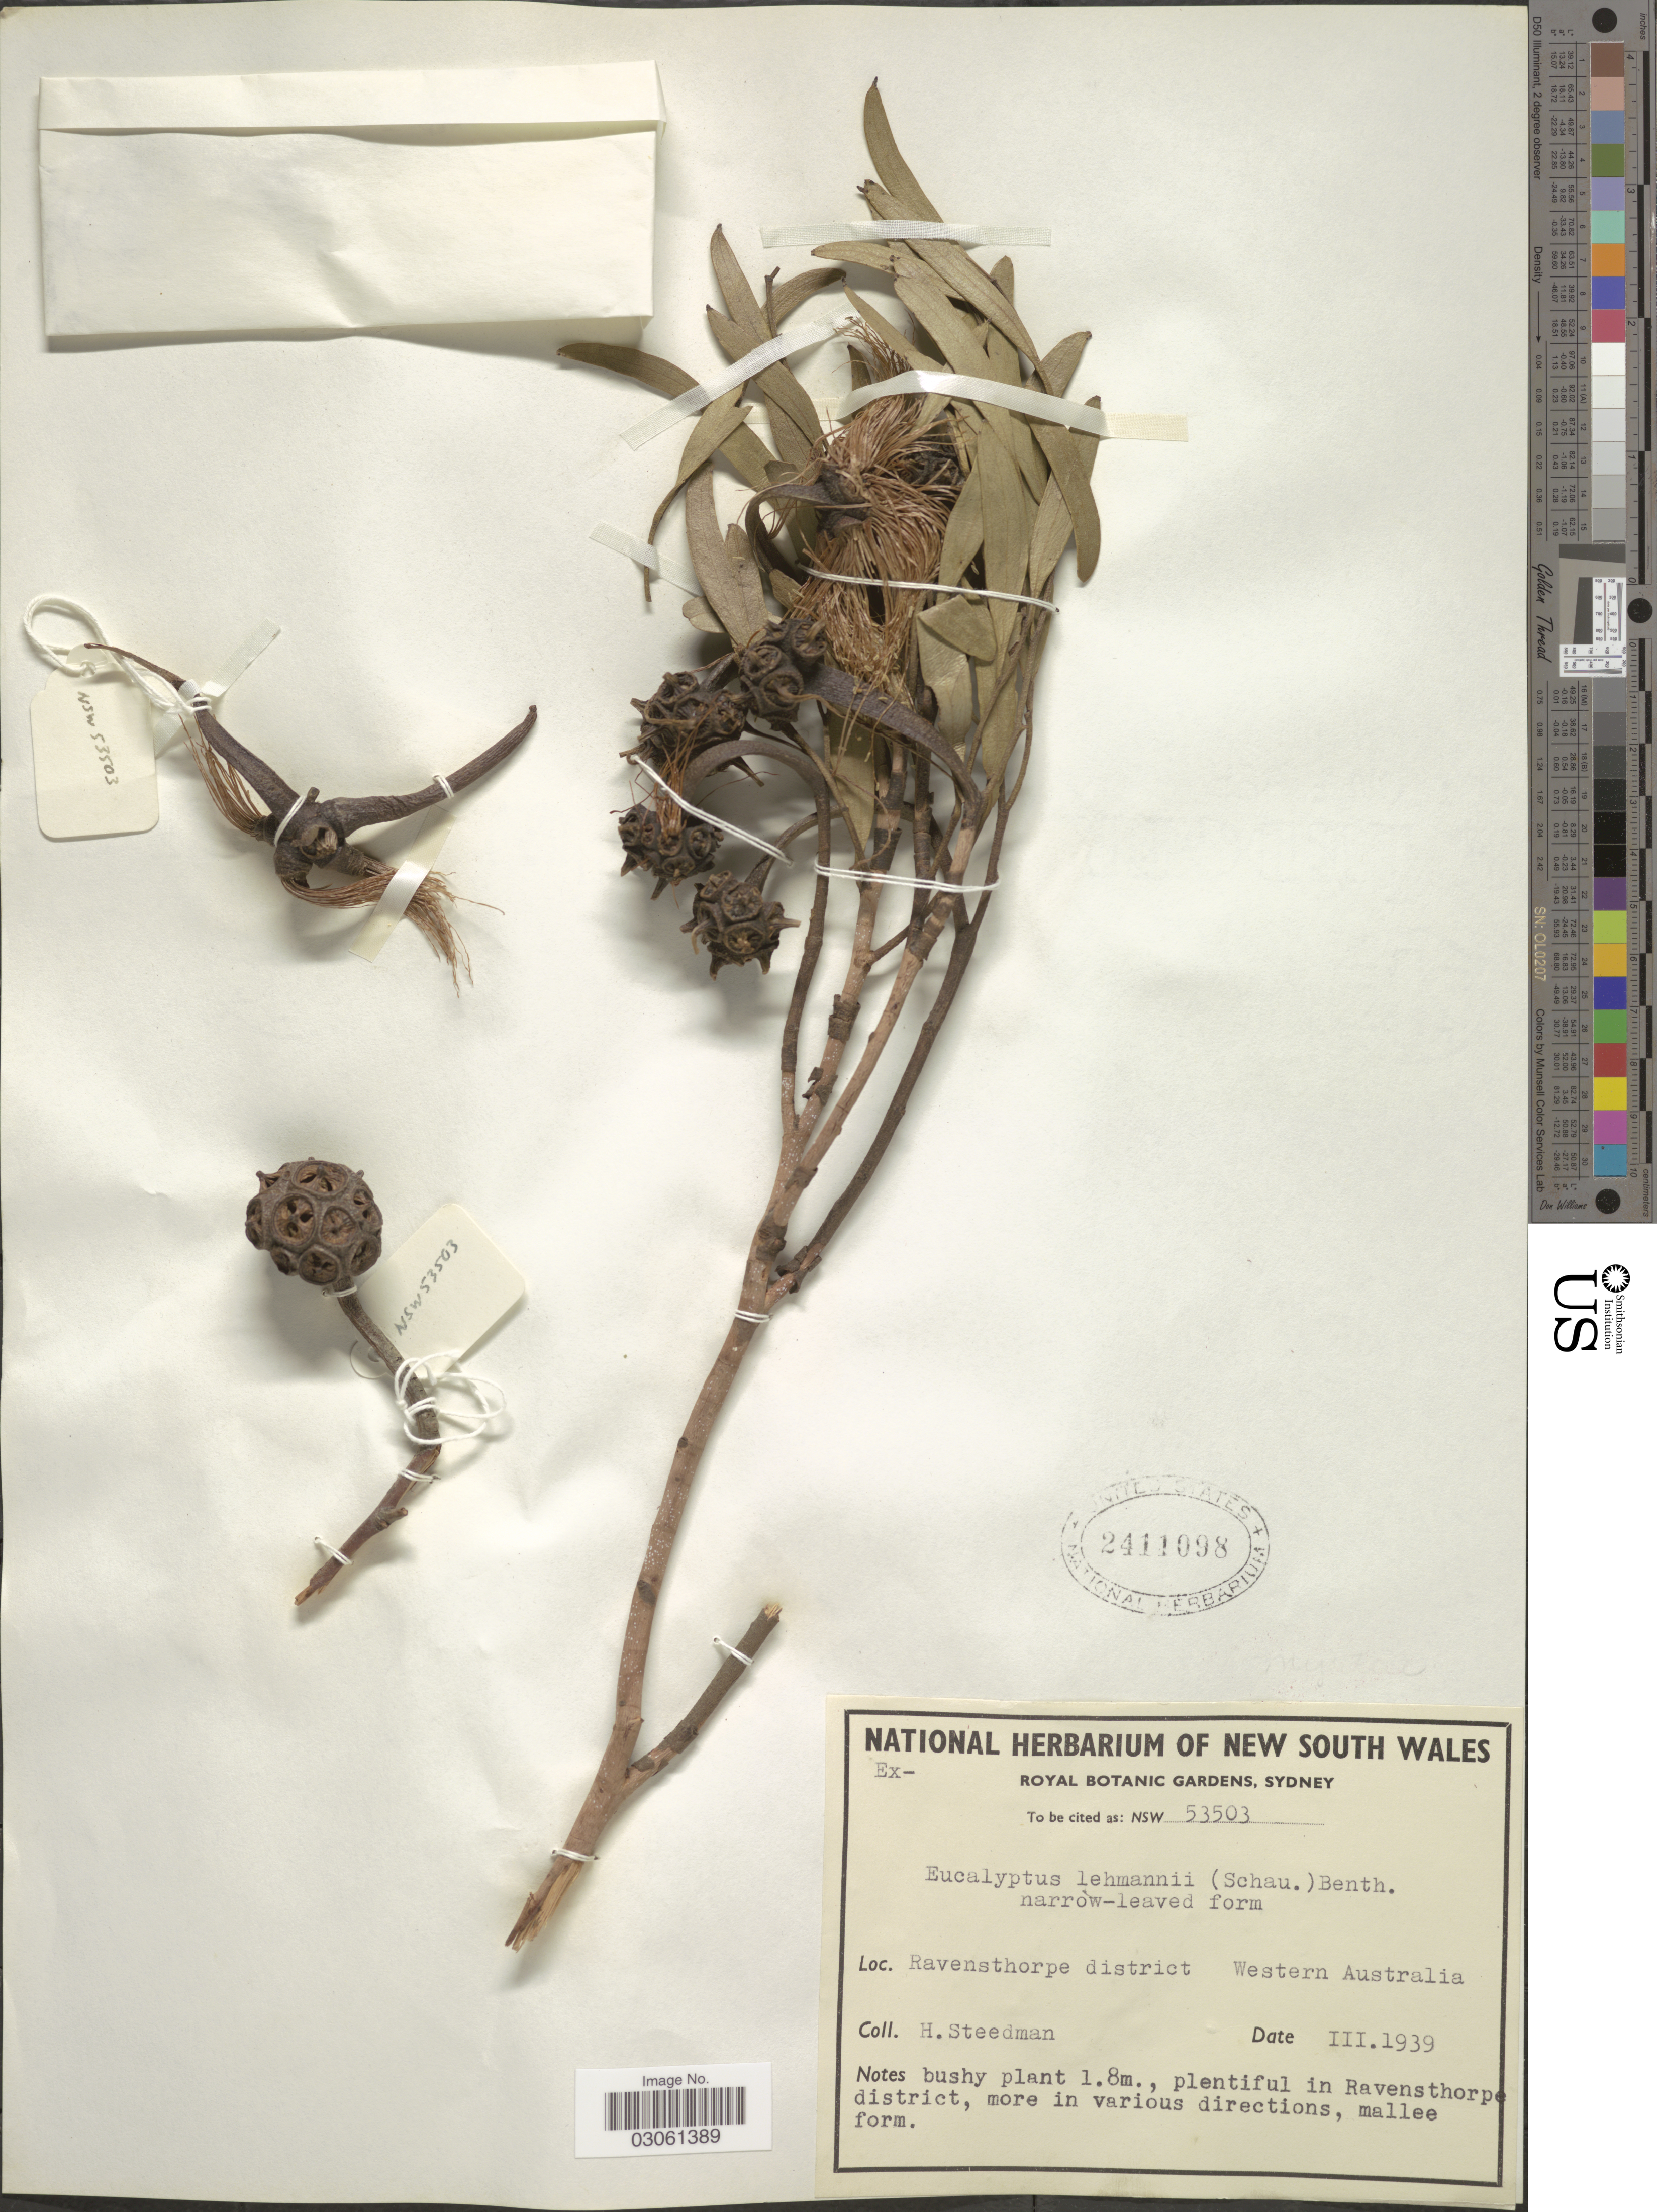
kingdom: Plantae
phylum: Tracheophyta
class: Magnoliopsida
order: Myrtales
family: Myrtaceae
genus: Eucalyptus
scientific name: Eucalyptus lehmannii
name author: (Schauer) Benth.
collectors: H. Steedman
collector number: NSW53503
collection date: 1939-03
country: Australia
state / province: Western Australia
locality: Ravensthorpe district. Western Australia.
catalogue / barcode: US 2411098